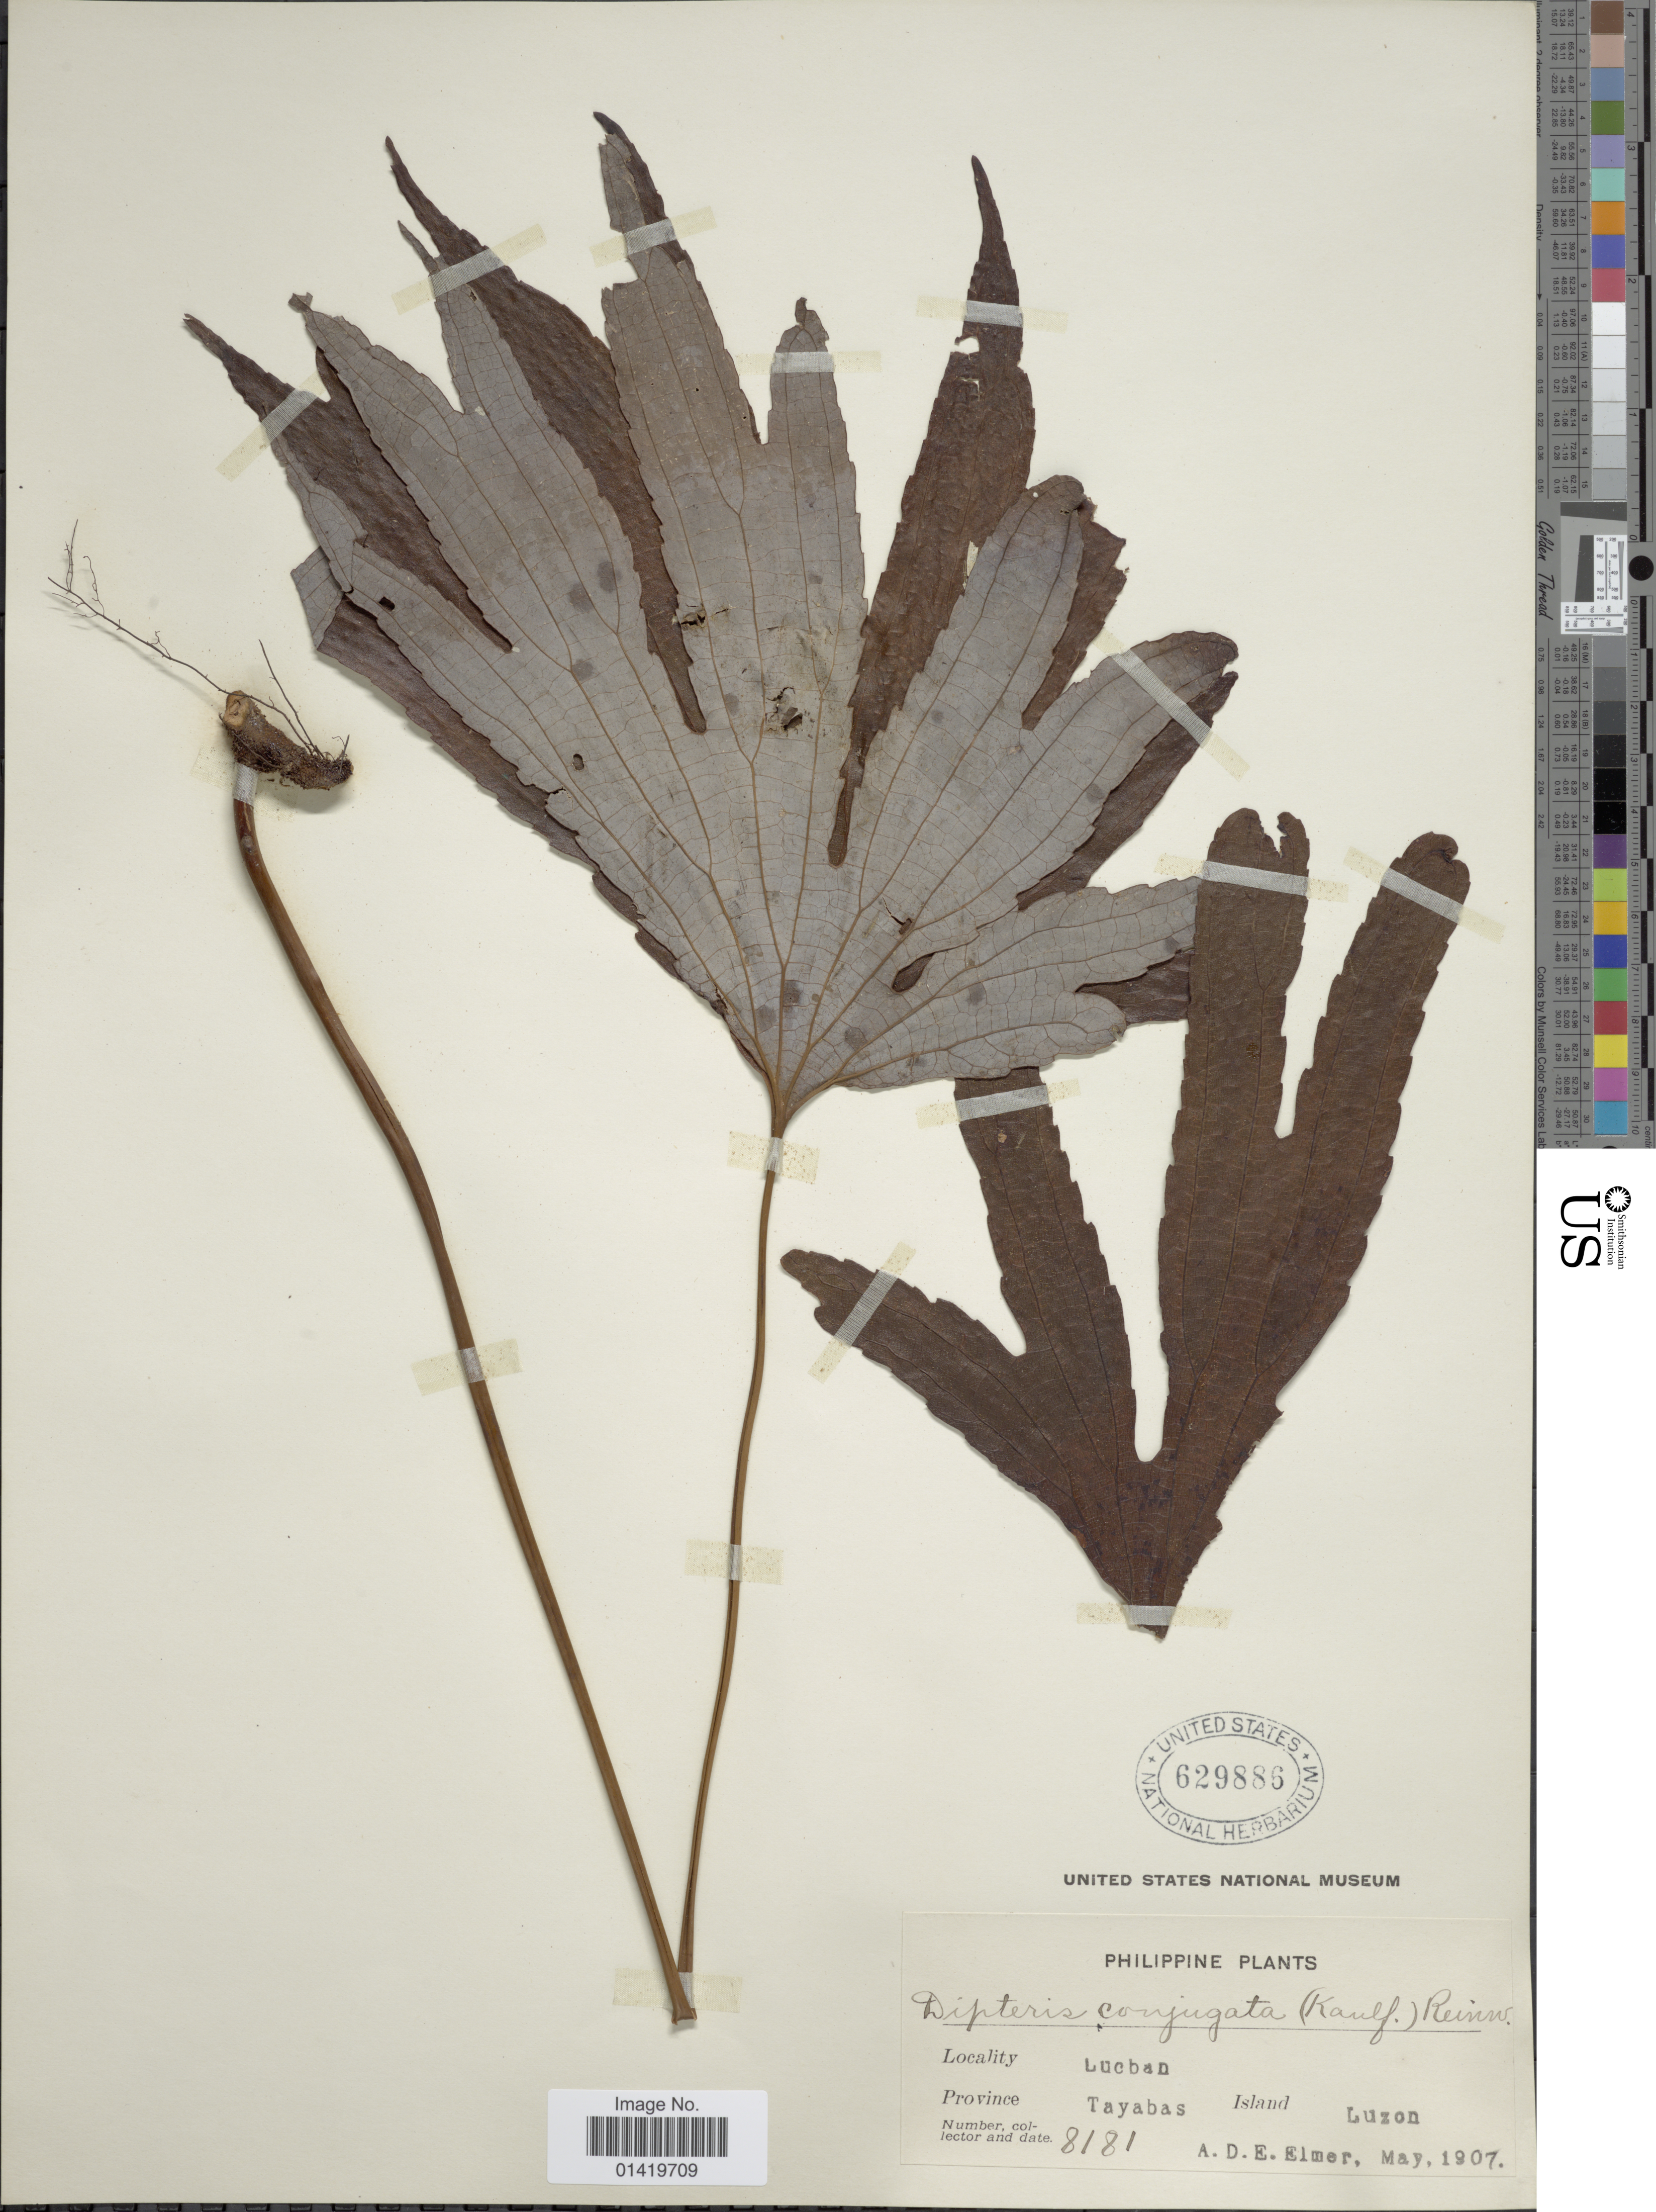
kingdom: Plantae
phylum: Tracheophyta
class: Polypodiopsida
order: Gleicheniales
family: Dipteridaceae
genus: Dipteris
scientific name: Dipteris conjugata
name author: Reinw.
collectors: A. D. E. Elmer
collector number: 8181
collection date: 1907-05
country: Philippines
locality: Lucban. Province Tayabas, island Luzon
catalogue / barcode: US 629886